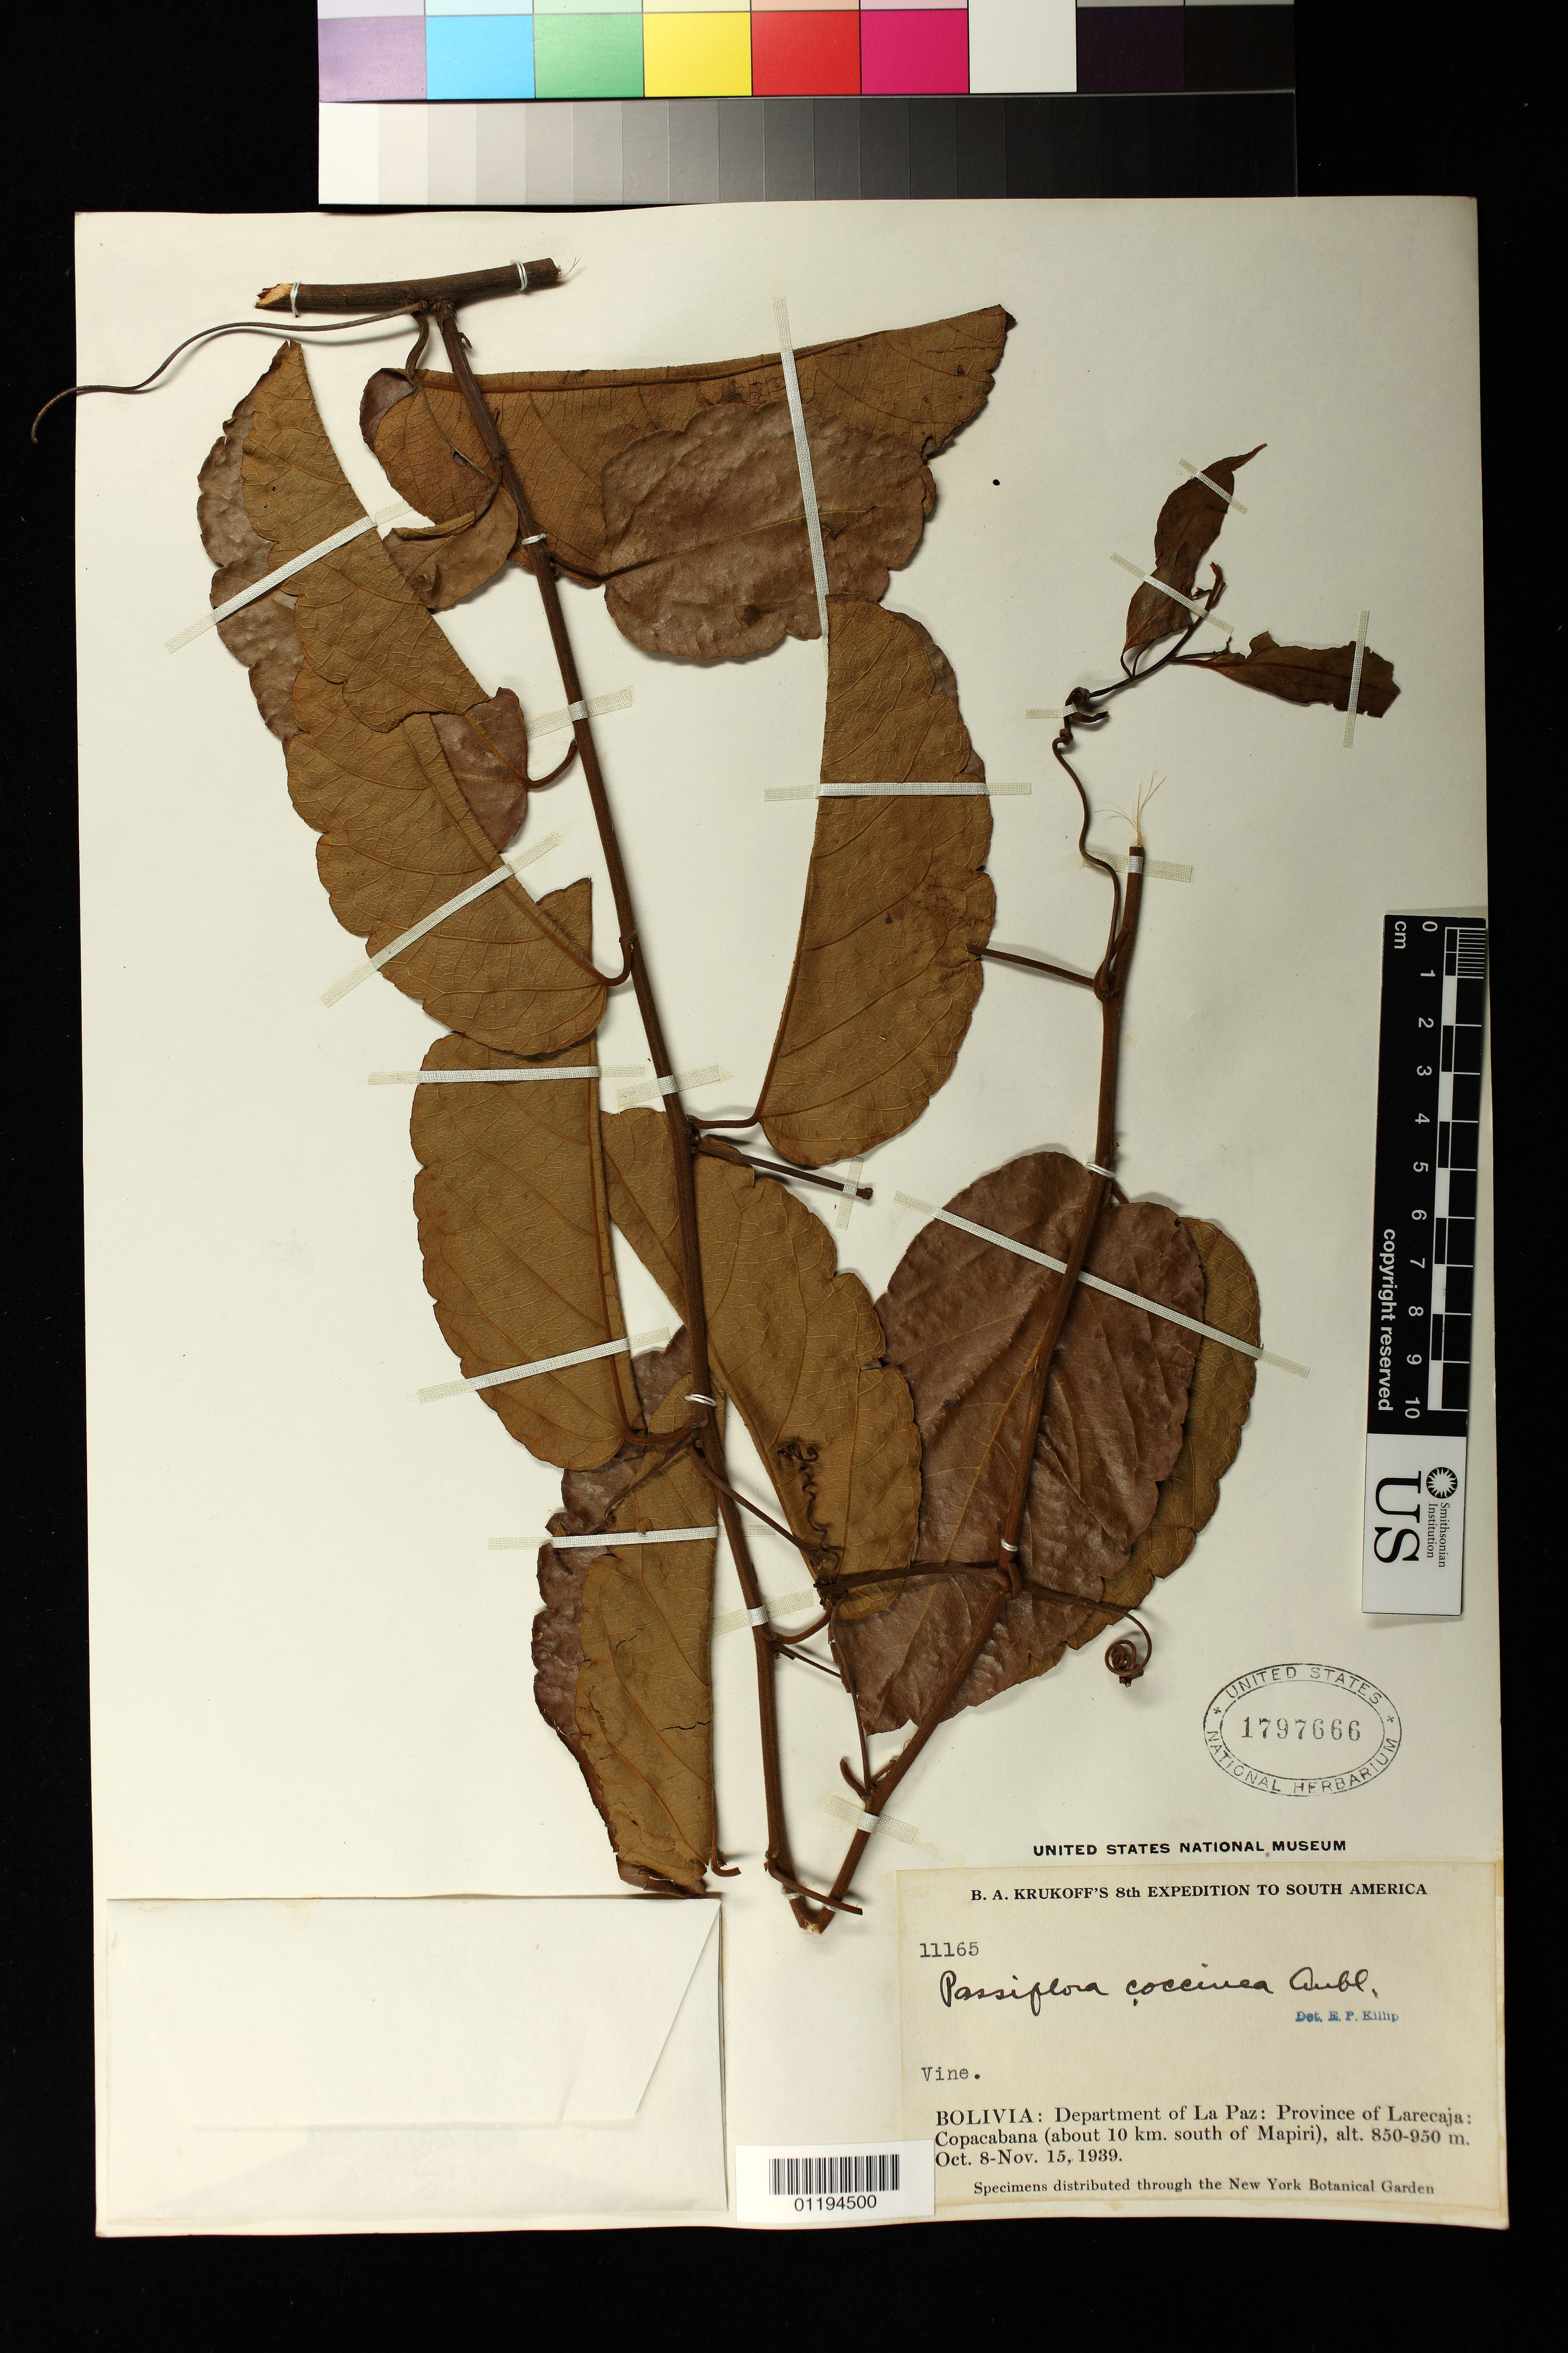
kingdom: Plantae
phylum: Tracheophyta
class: Magnoliopsida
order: Malpighiales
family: Passifloraceae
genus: Passiflora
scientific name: Passiflora coccinea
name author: Aubl.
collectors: B. A. Krukoff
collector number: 11165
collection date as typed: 08 Oct 1939 to 15 Nov 1939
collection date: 1939-10-08/1939-11-15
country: Bolivia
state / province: La Paz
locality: Department of La Paz: Province of Larecaja: Copacabana (about 10 km. south of Mapiri)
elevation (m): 850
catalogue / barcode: US 1797666